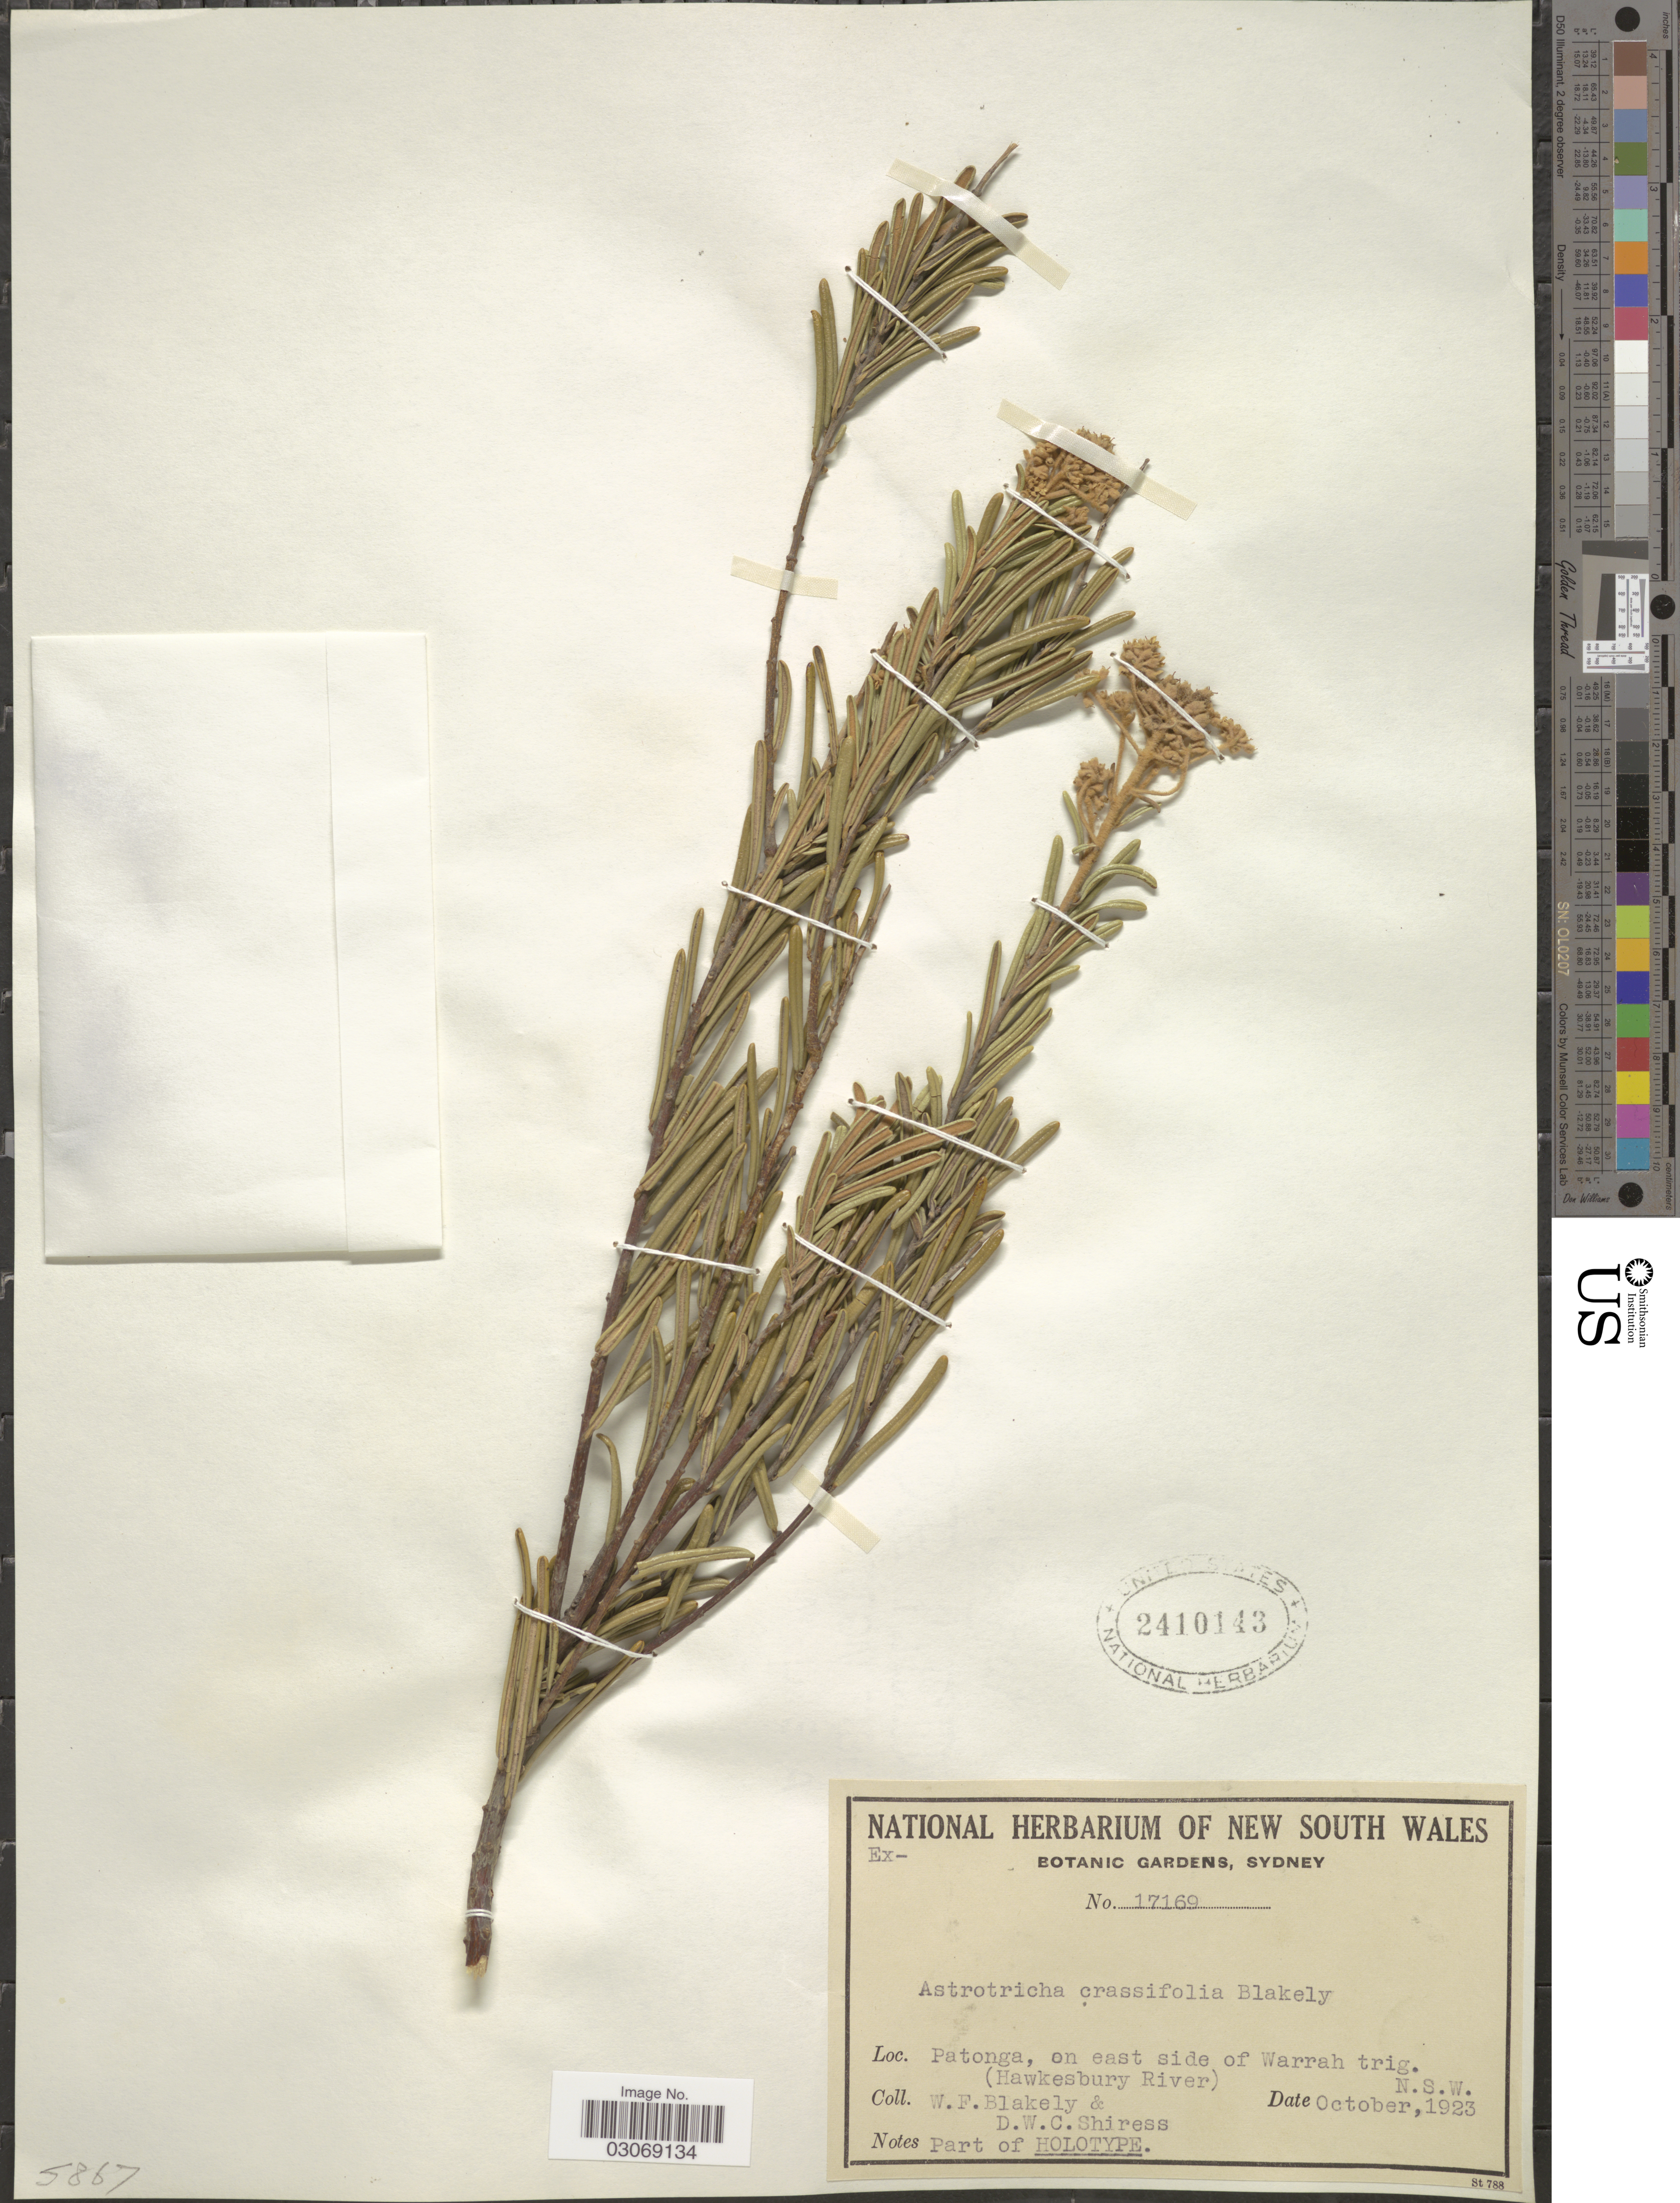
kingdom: Plantae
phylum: Tracheophyta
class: Magnoliopsida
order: Apiales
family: Araliaceae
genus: Astrotricha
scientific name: Astrotricha crassifolia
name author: Blakely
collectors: W. Blakely & D. Shiress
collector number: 17169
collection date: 1923-10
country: Australia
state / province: New South Wales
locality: Patonga, on east side of Warrah trig. (Hawkesbury River).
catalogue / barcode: US 2410143